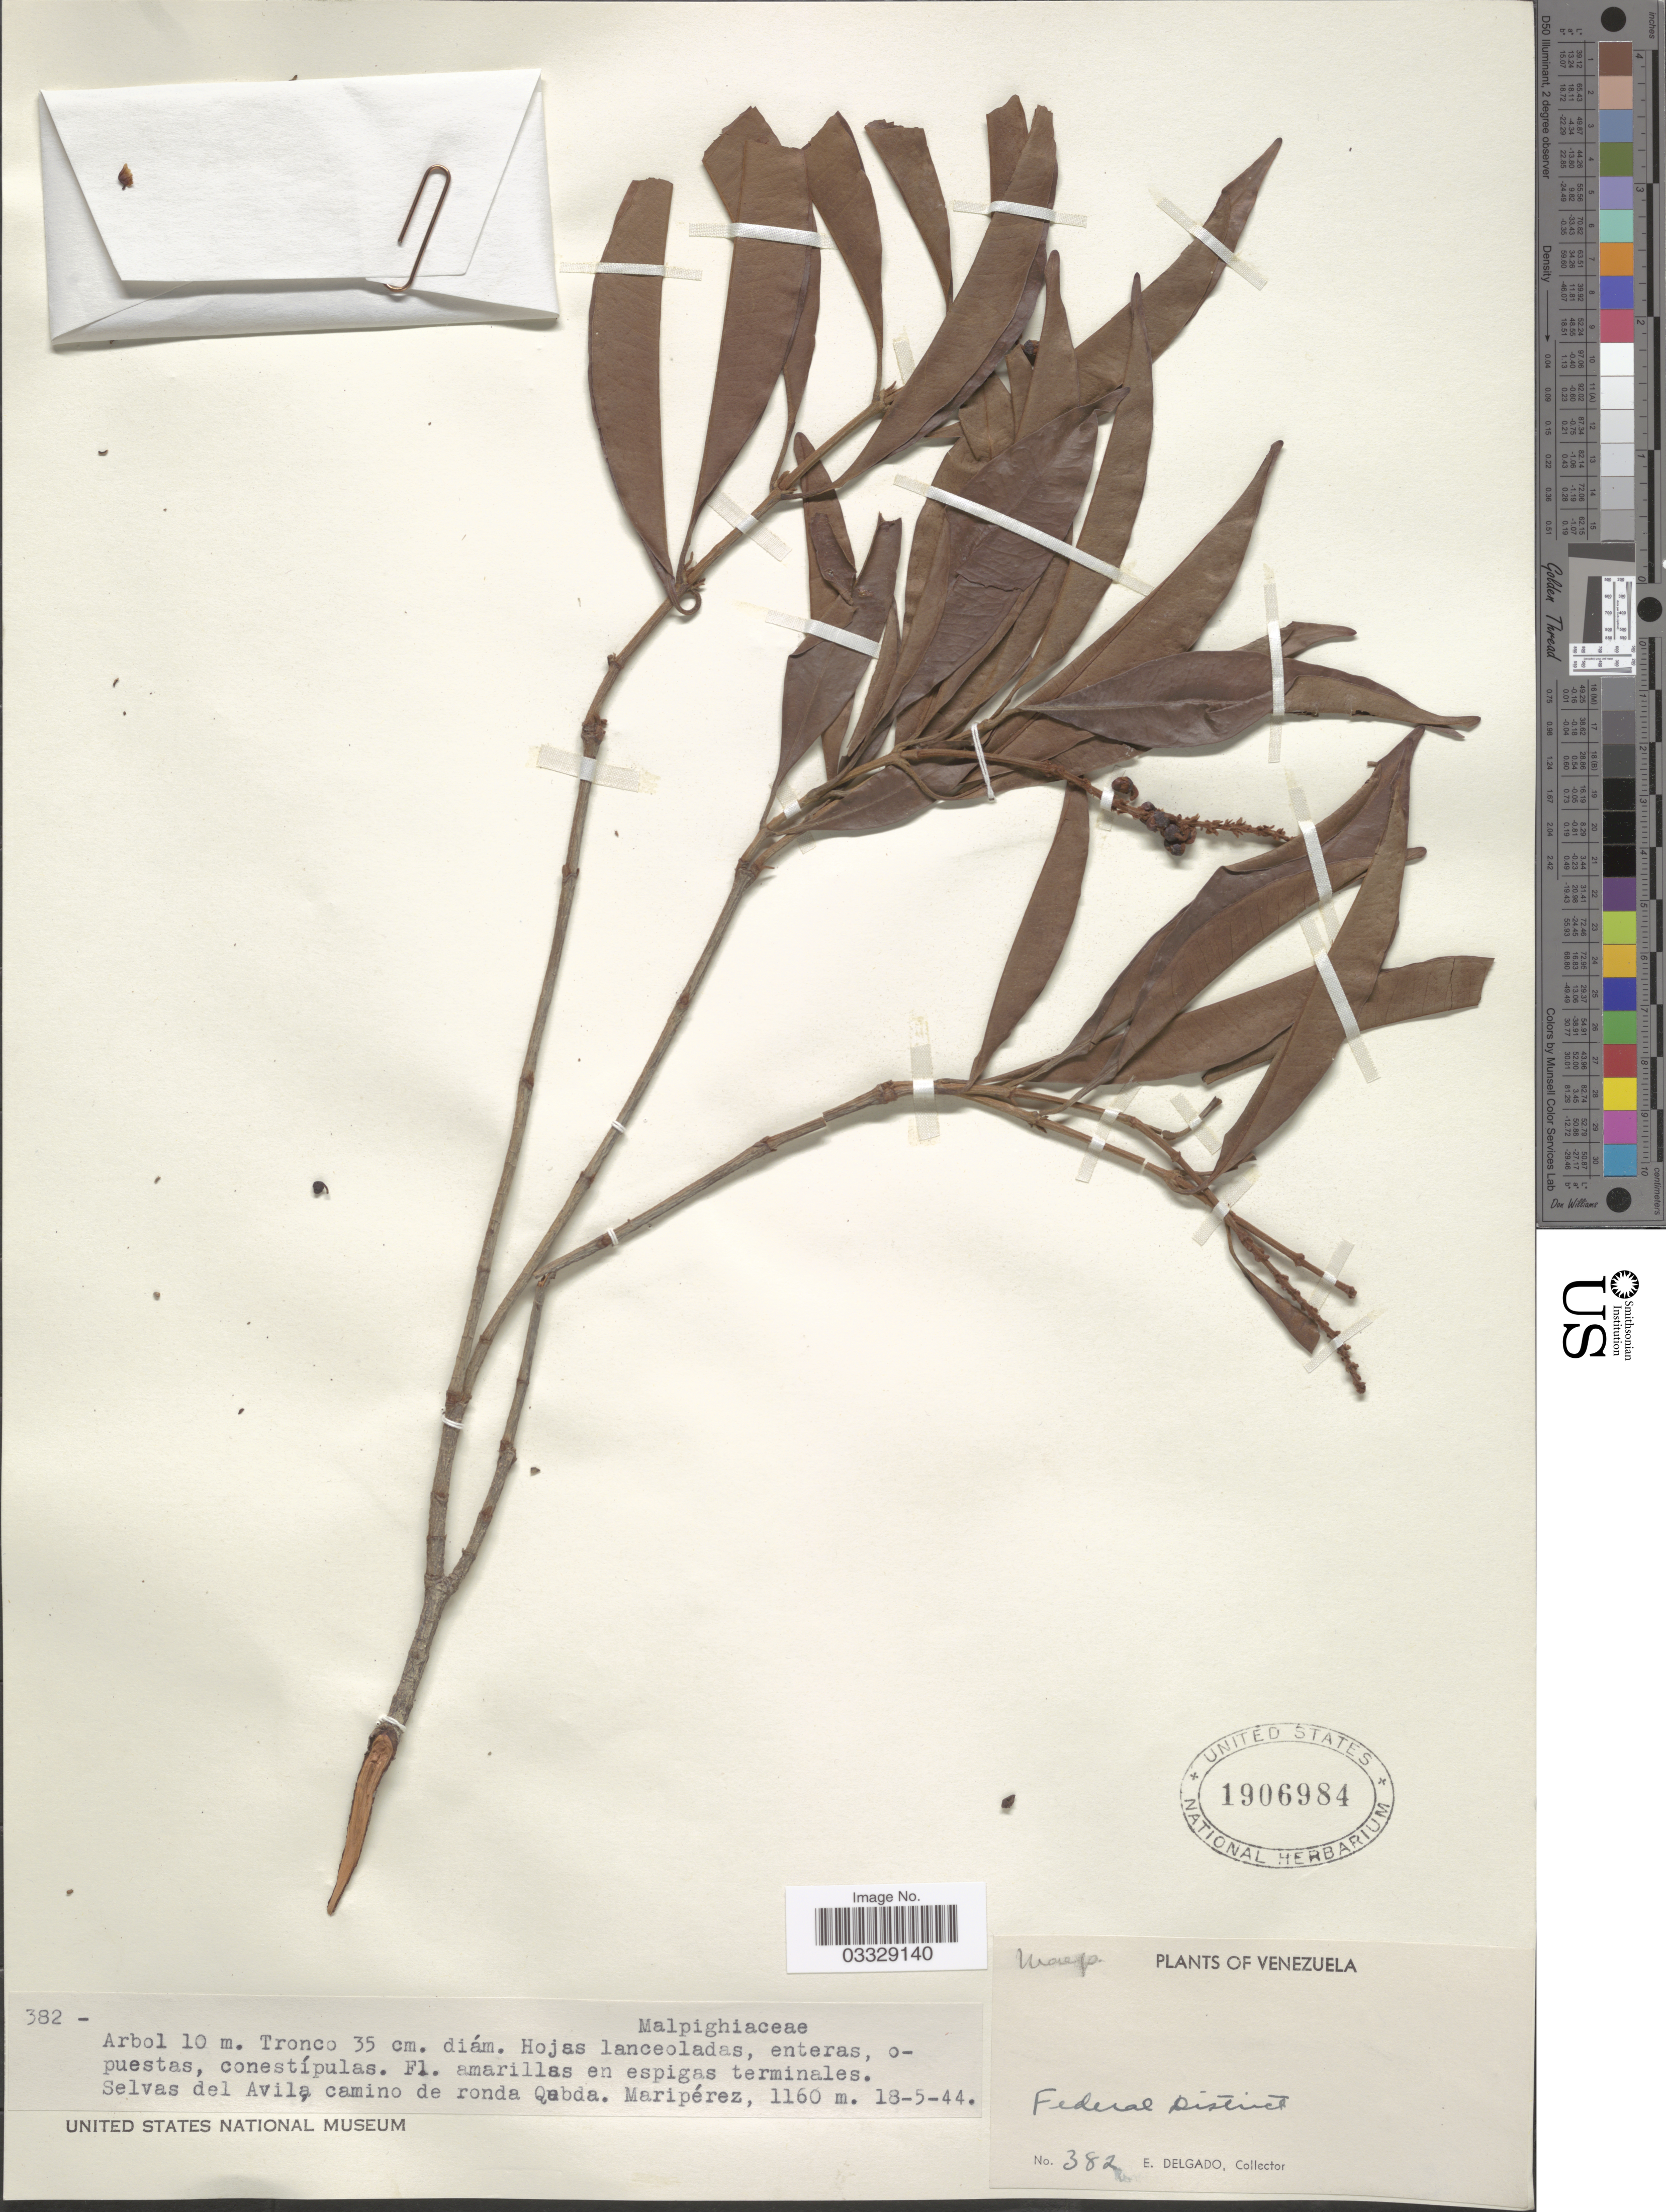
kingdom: Plantae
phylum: Tracheophyta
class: Magnoliopsida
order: Malpighiales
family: Malpighiaceae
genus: Byrsonima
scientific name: Byrsonima sp.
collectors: E. Delgado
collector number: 382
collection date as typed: Transcribed d/m/y: 18/5/44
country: Venezuela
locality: Selvas del Avila camino de ronda Quebda. Maripérez.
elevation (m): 1160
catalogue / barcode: US 1906984